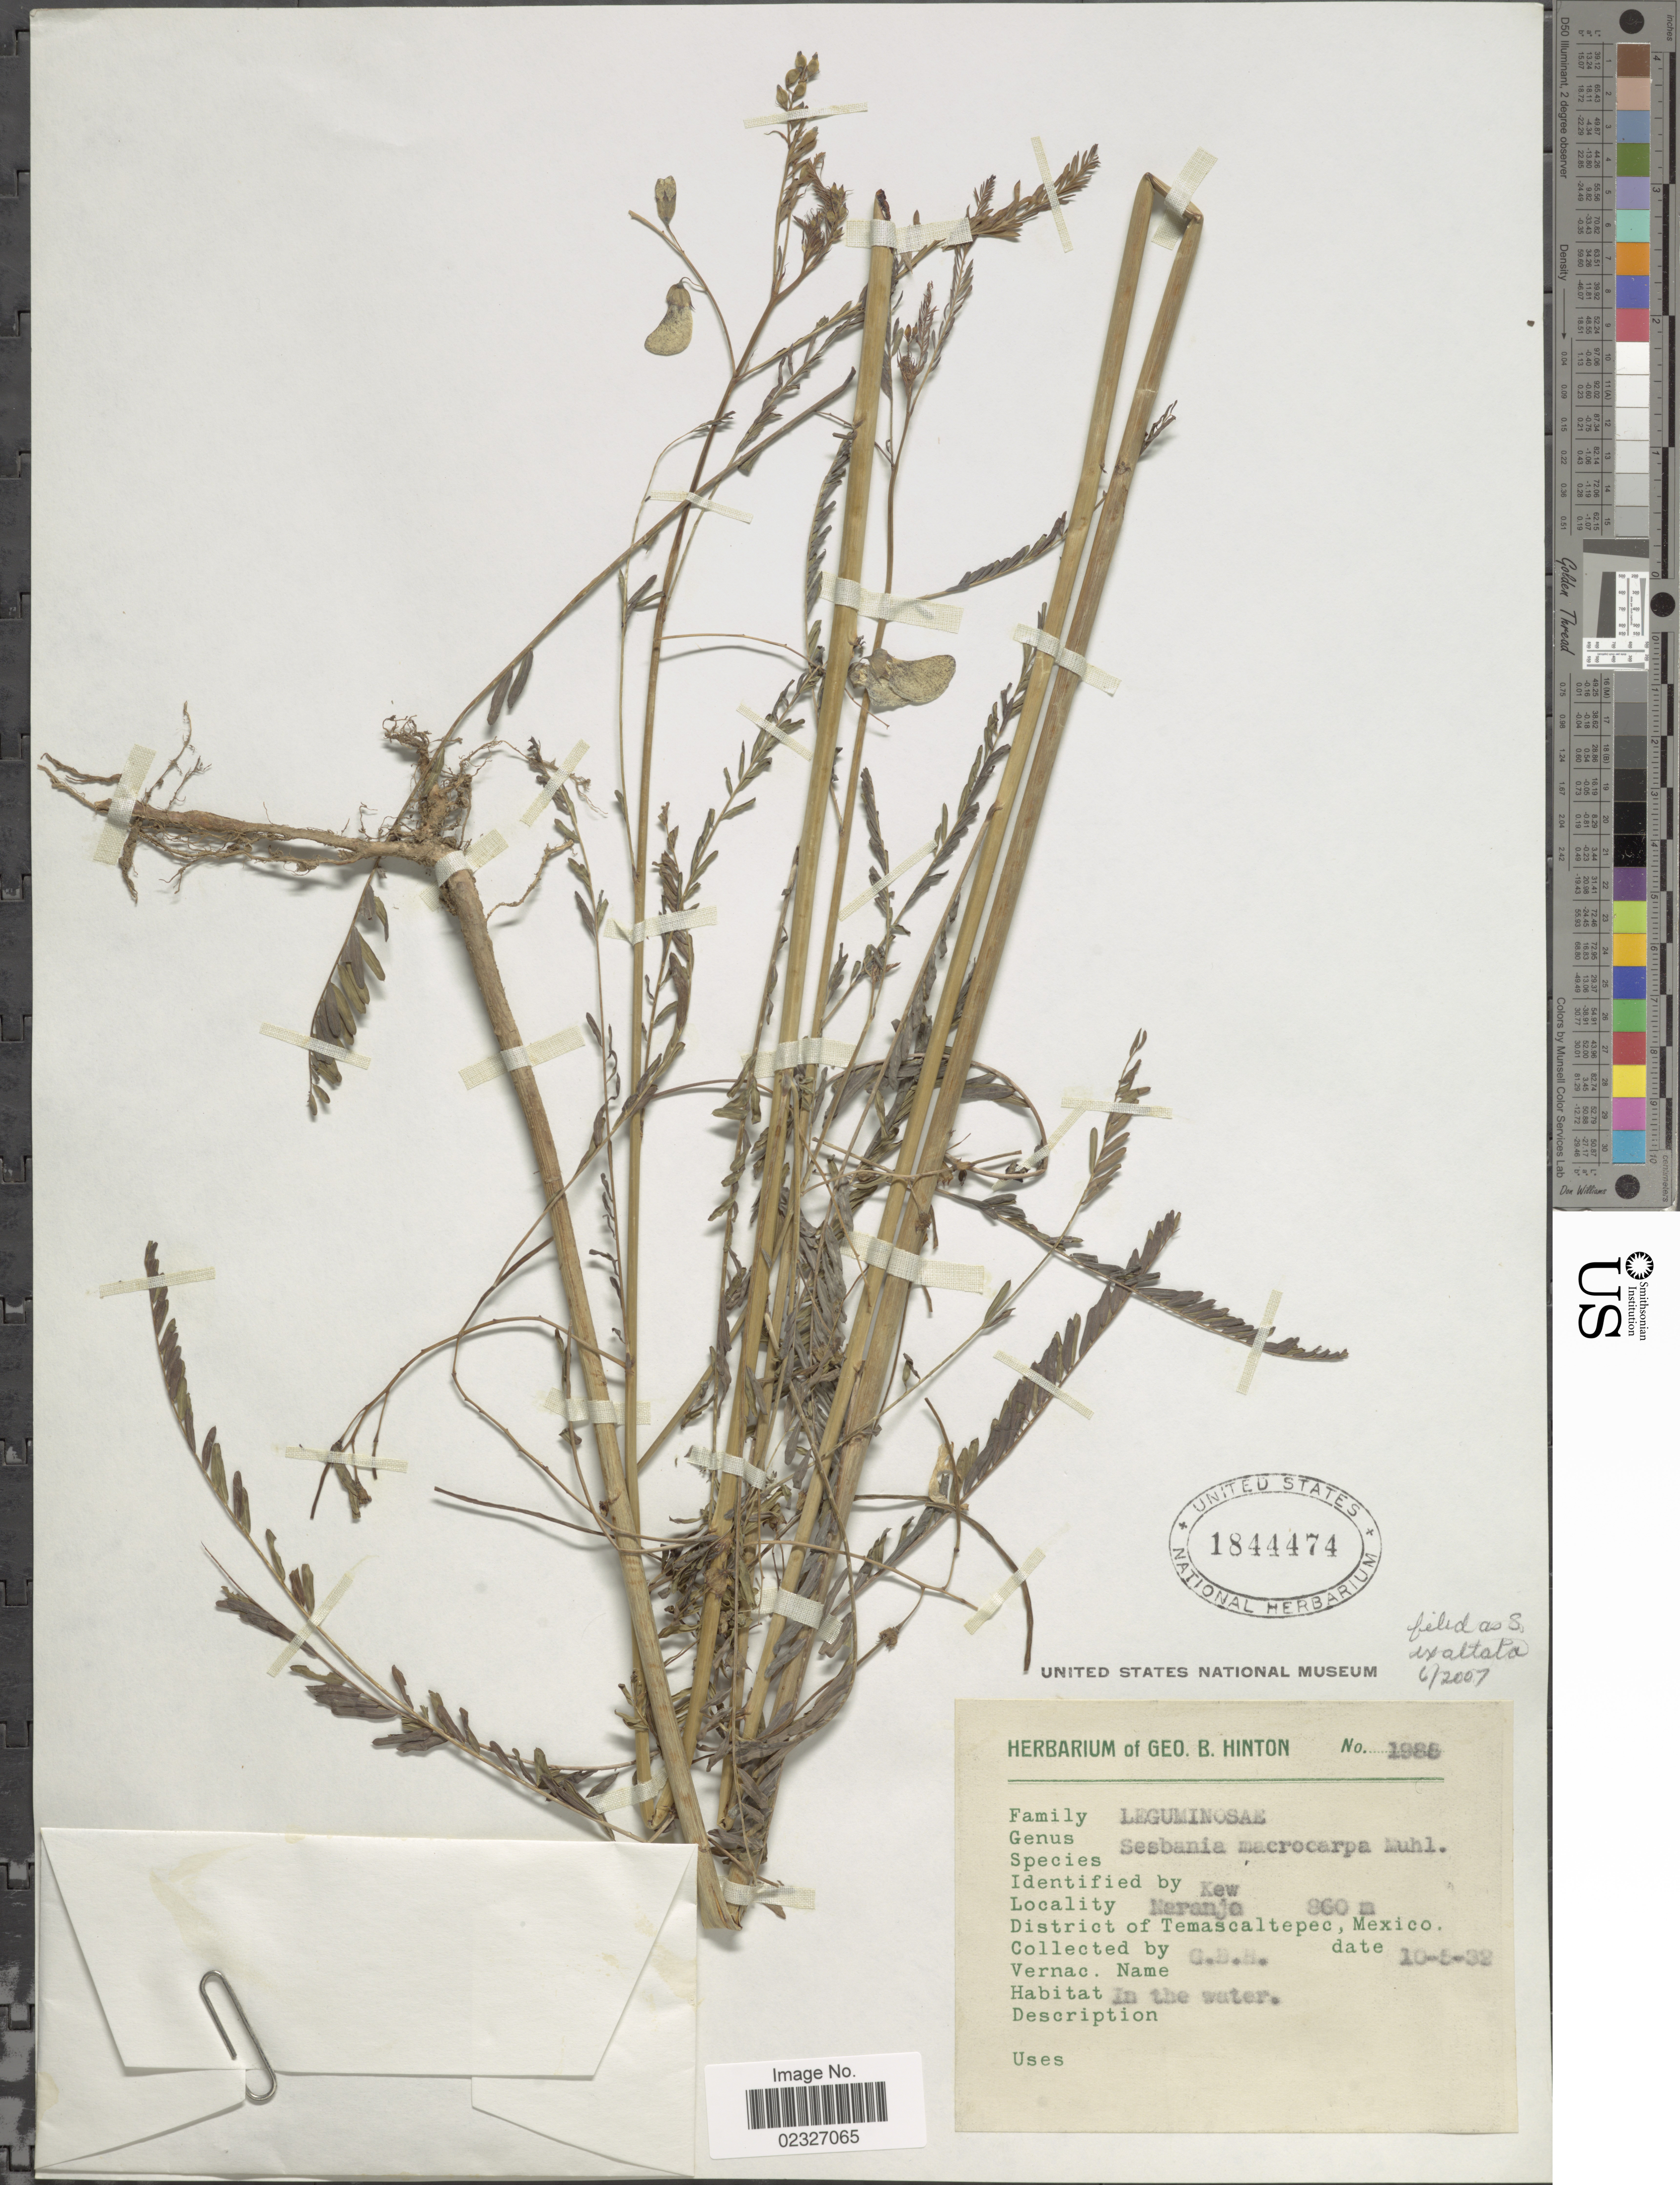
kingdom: Plantae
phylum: Tracheophyta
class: Magnoliopsida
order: Fabales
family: Fabaceae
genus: Sesbania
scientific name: Sesbania exaltata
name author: (Raf.) Cory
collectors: G. B. Hinton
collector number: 1985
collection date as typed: Transcribed d/m/y: 5/10/32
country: Mexico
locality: Naranjo, District of Temascaltepec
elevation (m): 860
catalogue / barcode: US 1844474